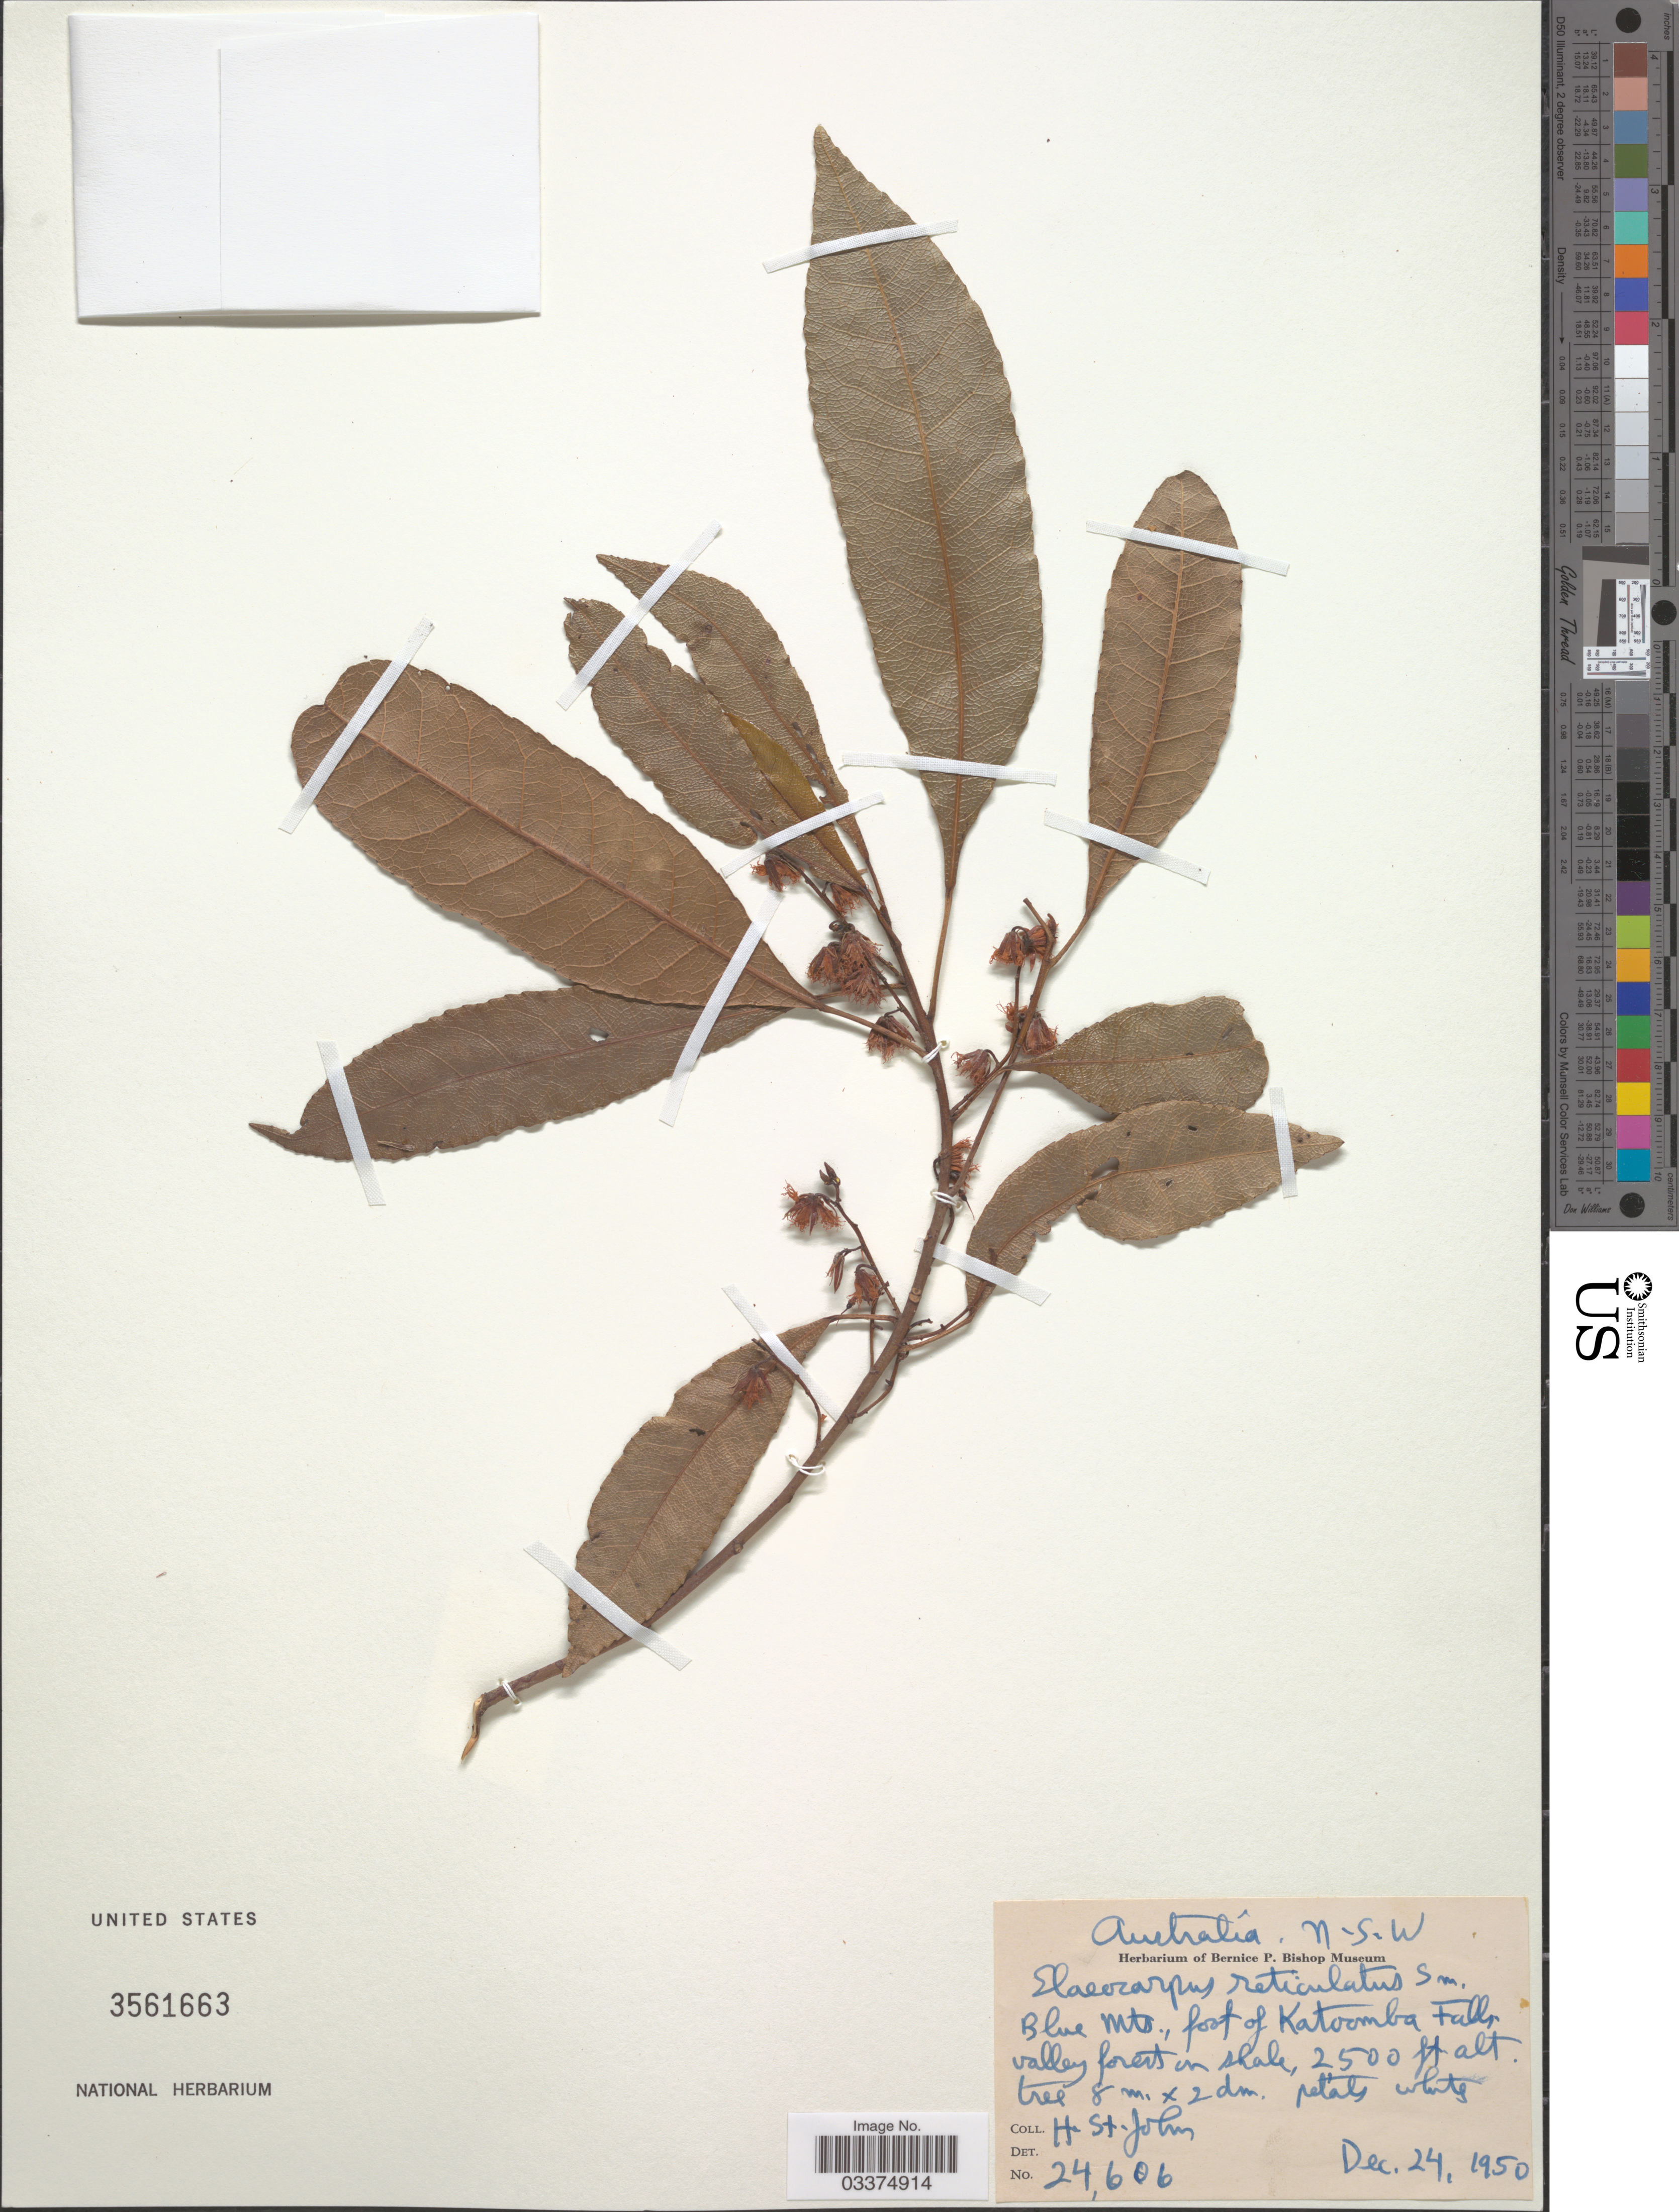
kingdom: Plantae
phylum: Tracheophyta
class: Magnoliopsida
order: Oxalidales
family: Elaeocarpaceae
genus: Elaeocarpus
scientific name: Elaeocarpus reticulatus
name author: Sm.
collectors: H. St. John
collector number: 24606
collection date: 1950-12-24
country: Australia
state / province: New South Wales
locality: Blue Mts., foot of Katoamba Falls valley forest on shale.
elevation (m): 762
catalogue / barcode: US 3561663